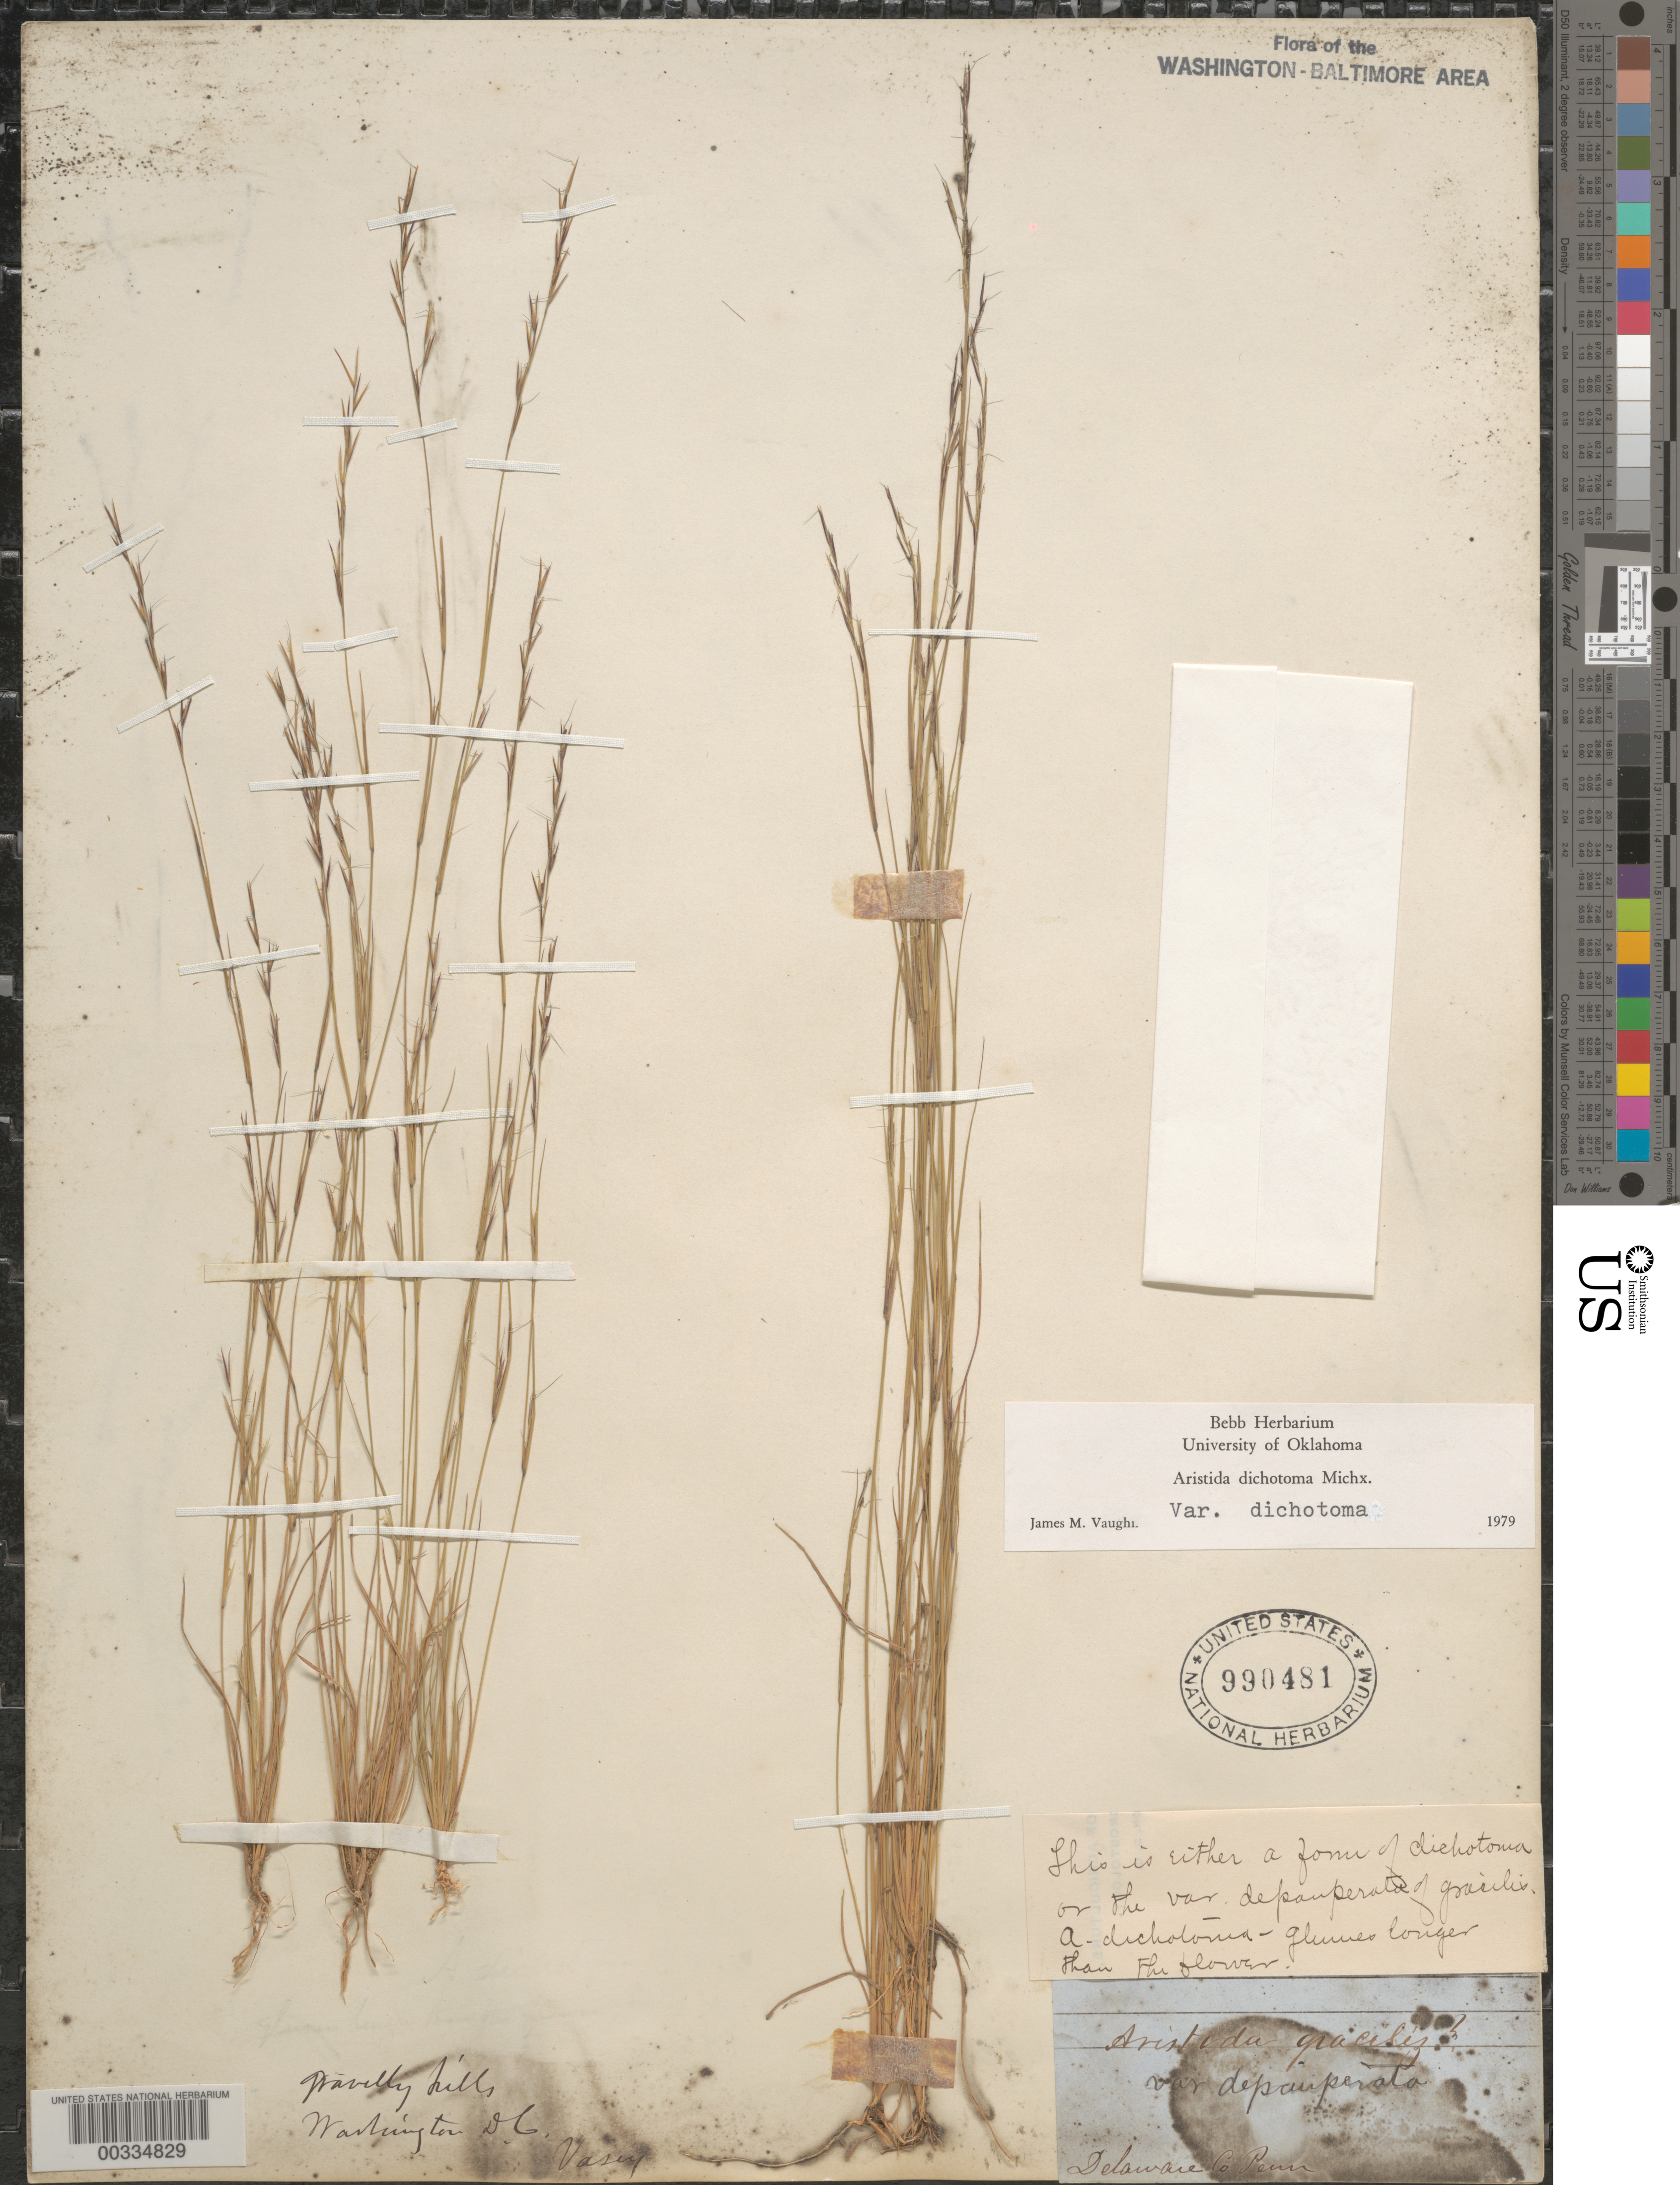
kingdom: Plantae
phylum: Tracheophyta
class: Liliopsida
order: Poales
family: Poaceae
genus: Aristida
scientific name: Aristida dichotoma var. dichotoma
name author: Michx.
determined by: Vaughn, J. M.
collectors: G. Vasey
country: United States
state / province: District of Columbia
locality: Wavelly Hills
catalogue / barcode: US 990481